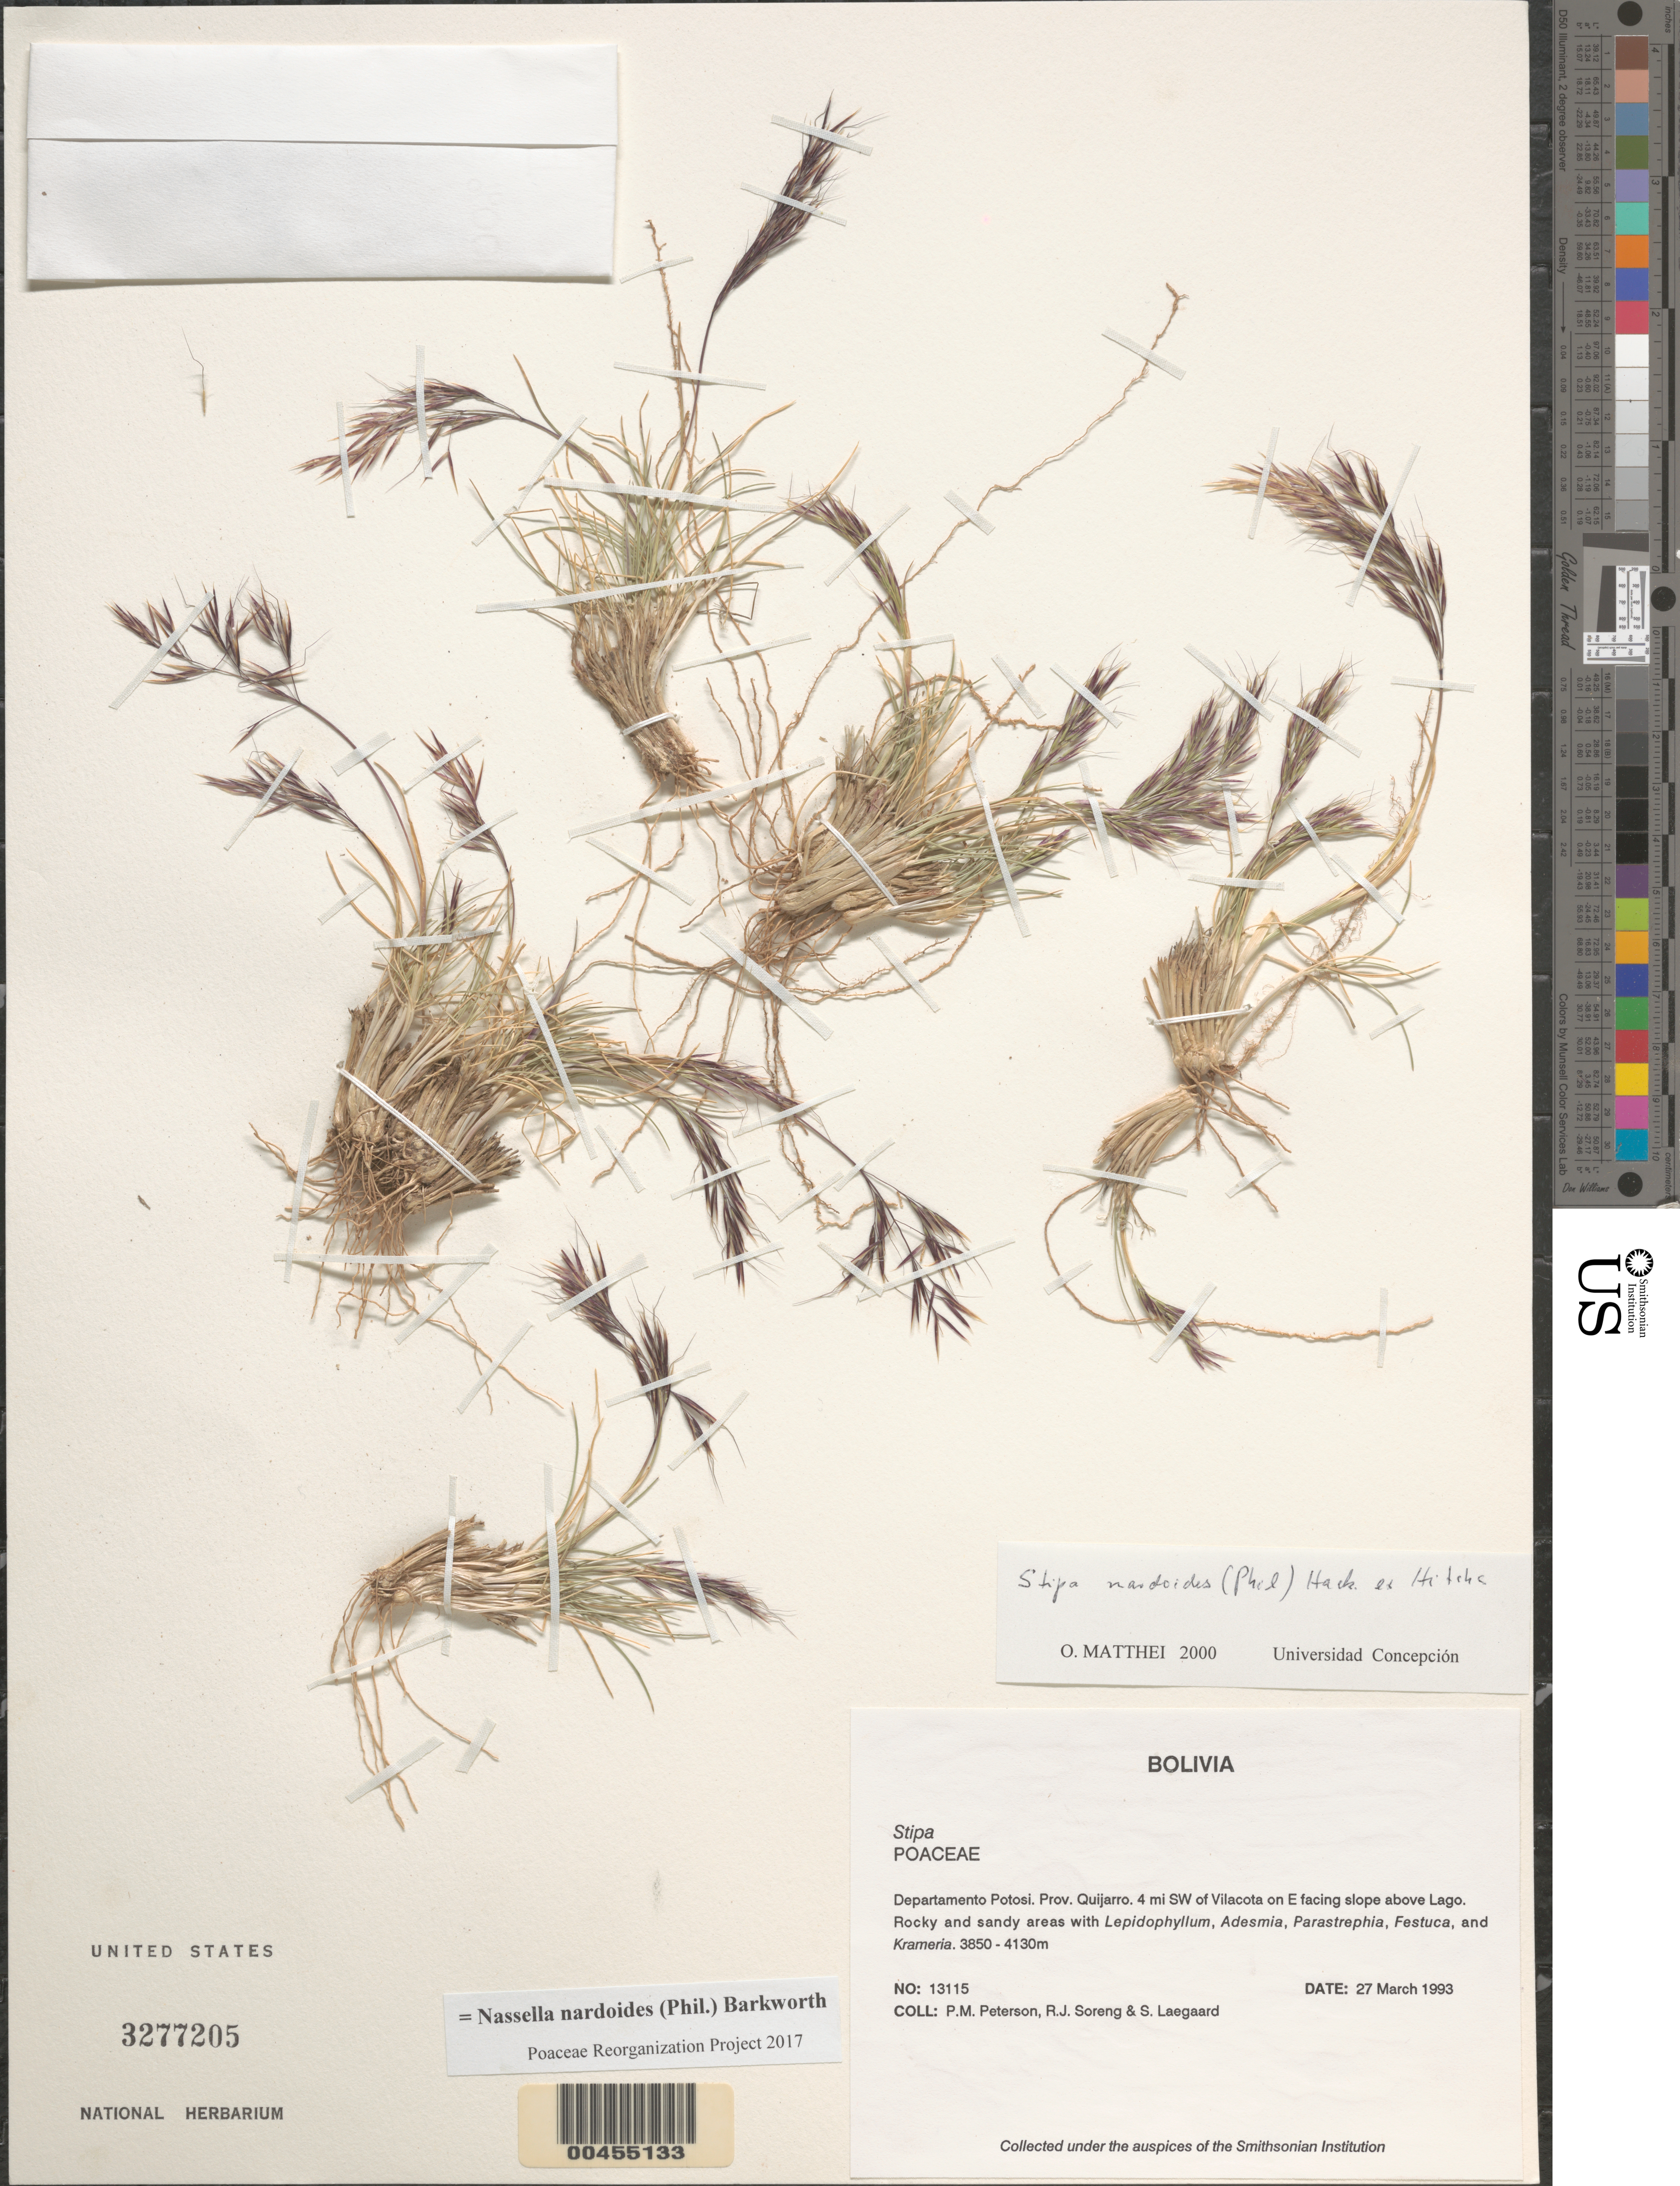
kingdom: Plantae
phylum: Tracheophyta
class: Liliopsida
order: Poales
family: Poaceae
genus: Nassella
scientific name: Nassella nardoides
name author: (Phil.) Barkworth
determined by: Poaceae Reorganization Project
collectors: P. M. Peterson, R. J. Soreng & S. Lægaard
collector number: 13115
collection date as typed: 27 Mar 1993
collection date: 1993-03-27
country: Bolivia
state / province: Potosí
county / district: Quijarro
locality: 4 mi SW of Villa Alota on E facing slope above lago.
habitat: Rocky and sandy areas with Lepidophyllum, Adesmia, Parastrephia, Festuca, and Krameria.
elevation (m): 3850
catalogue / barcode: US 3277205